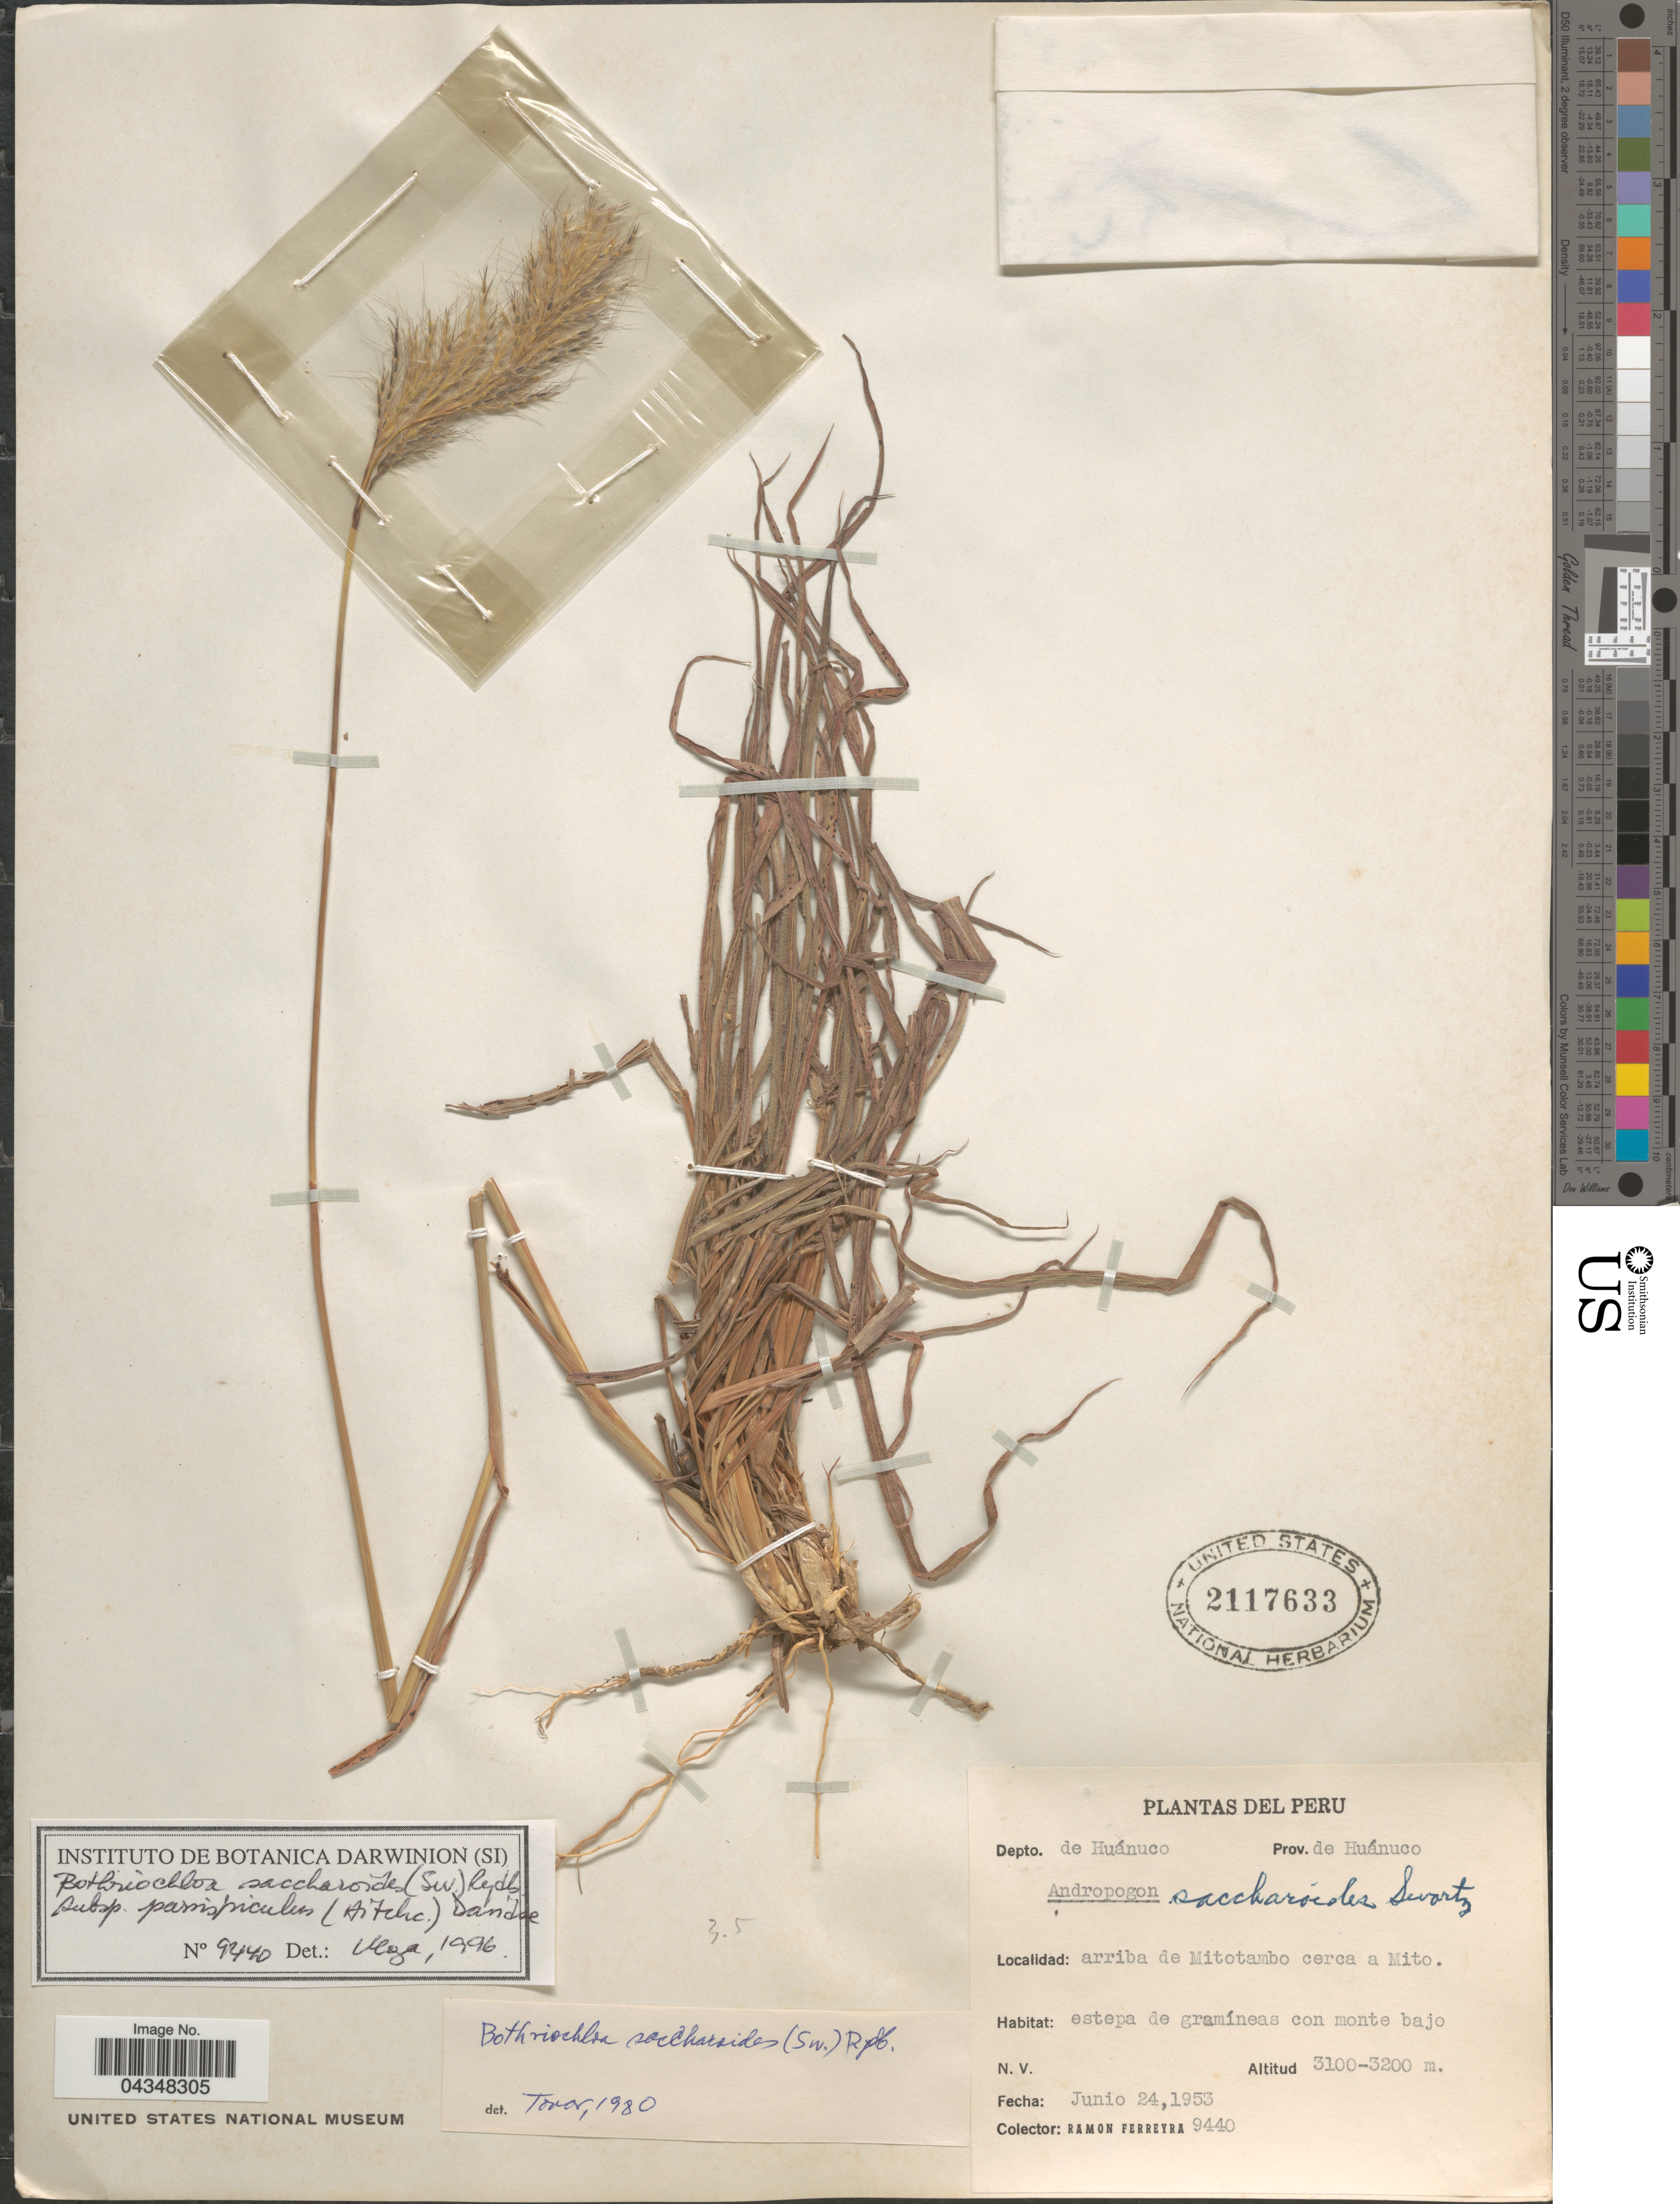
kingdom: Plantae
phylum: Tracheophyta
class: Liliopsida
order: Poales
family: Poaceae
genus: Bothriochloa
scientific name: Bothriochloa saccharoides var. parvispicula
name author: (Hitchc.) Tovar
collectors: R. A. Ferreyra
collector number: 9440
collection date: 1953-06-24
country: Peru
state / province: Huánuco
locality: Dep. de Huánuco. Prov. de Huánuco. Arriba de Mitotambo cerca a Mito.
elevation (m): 3100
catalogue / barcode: US 2117633